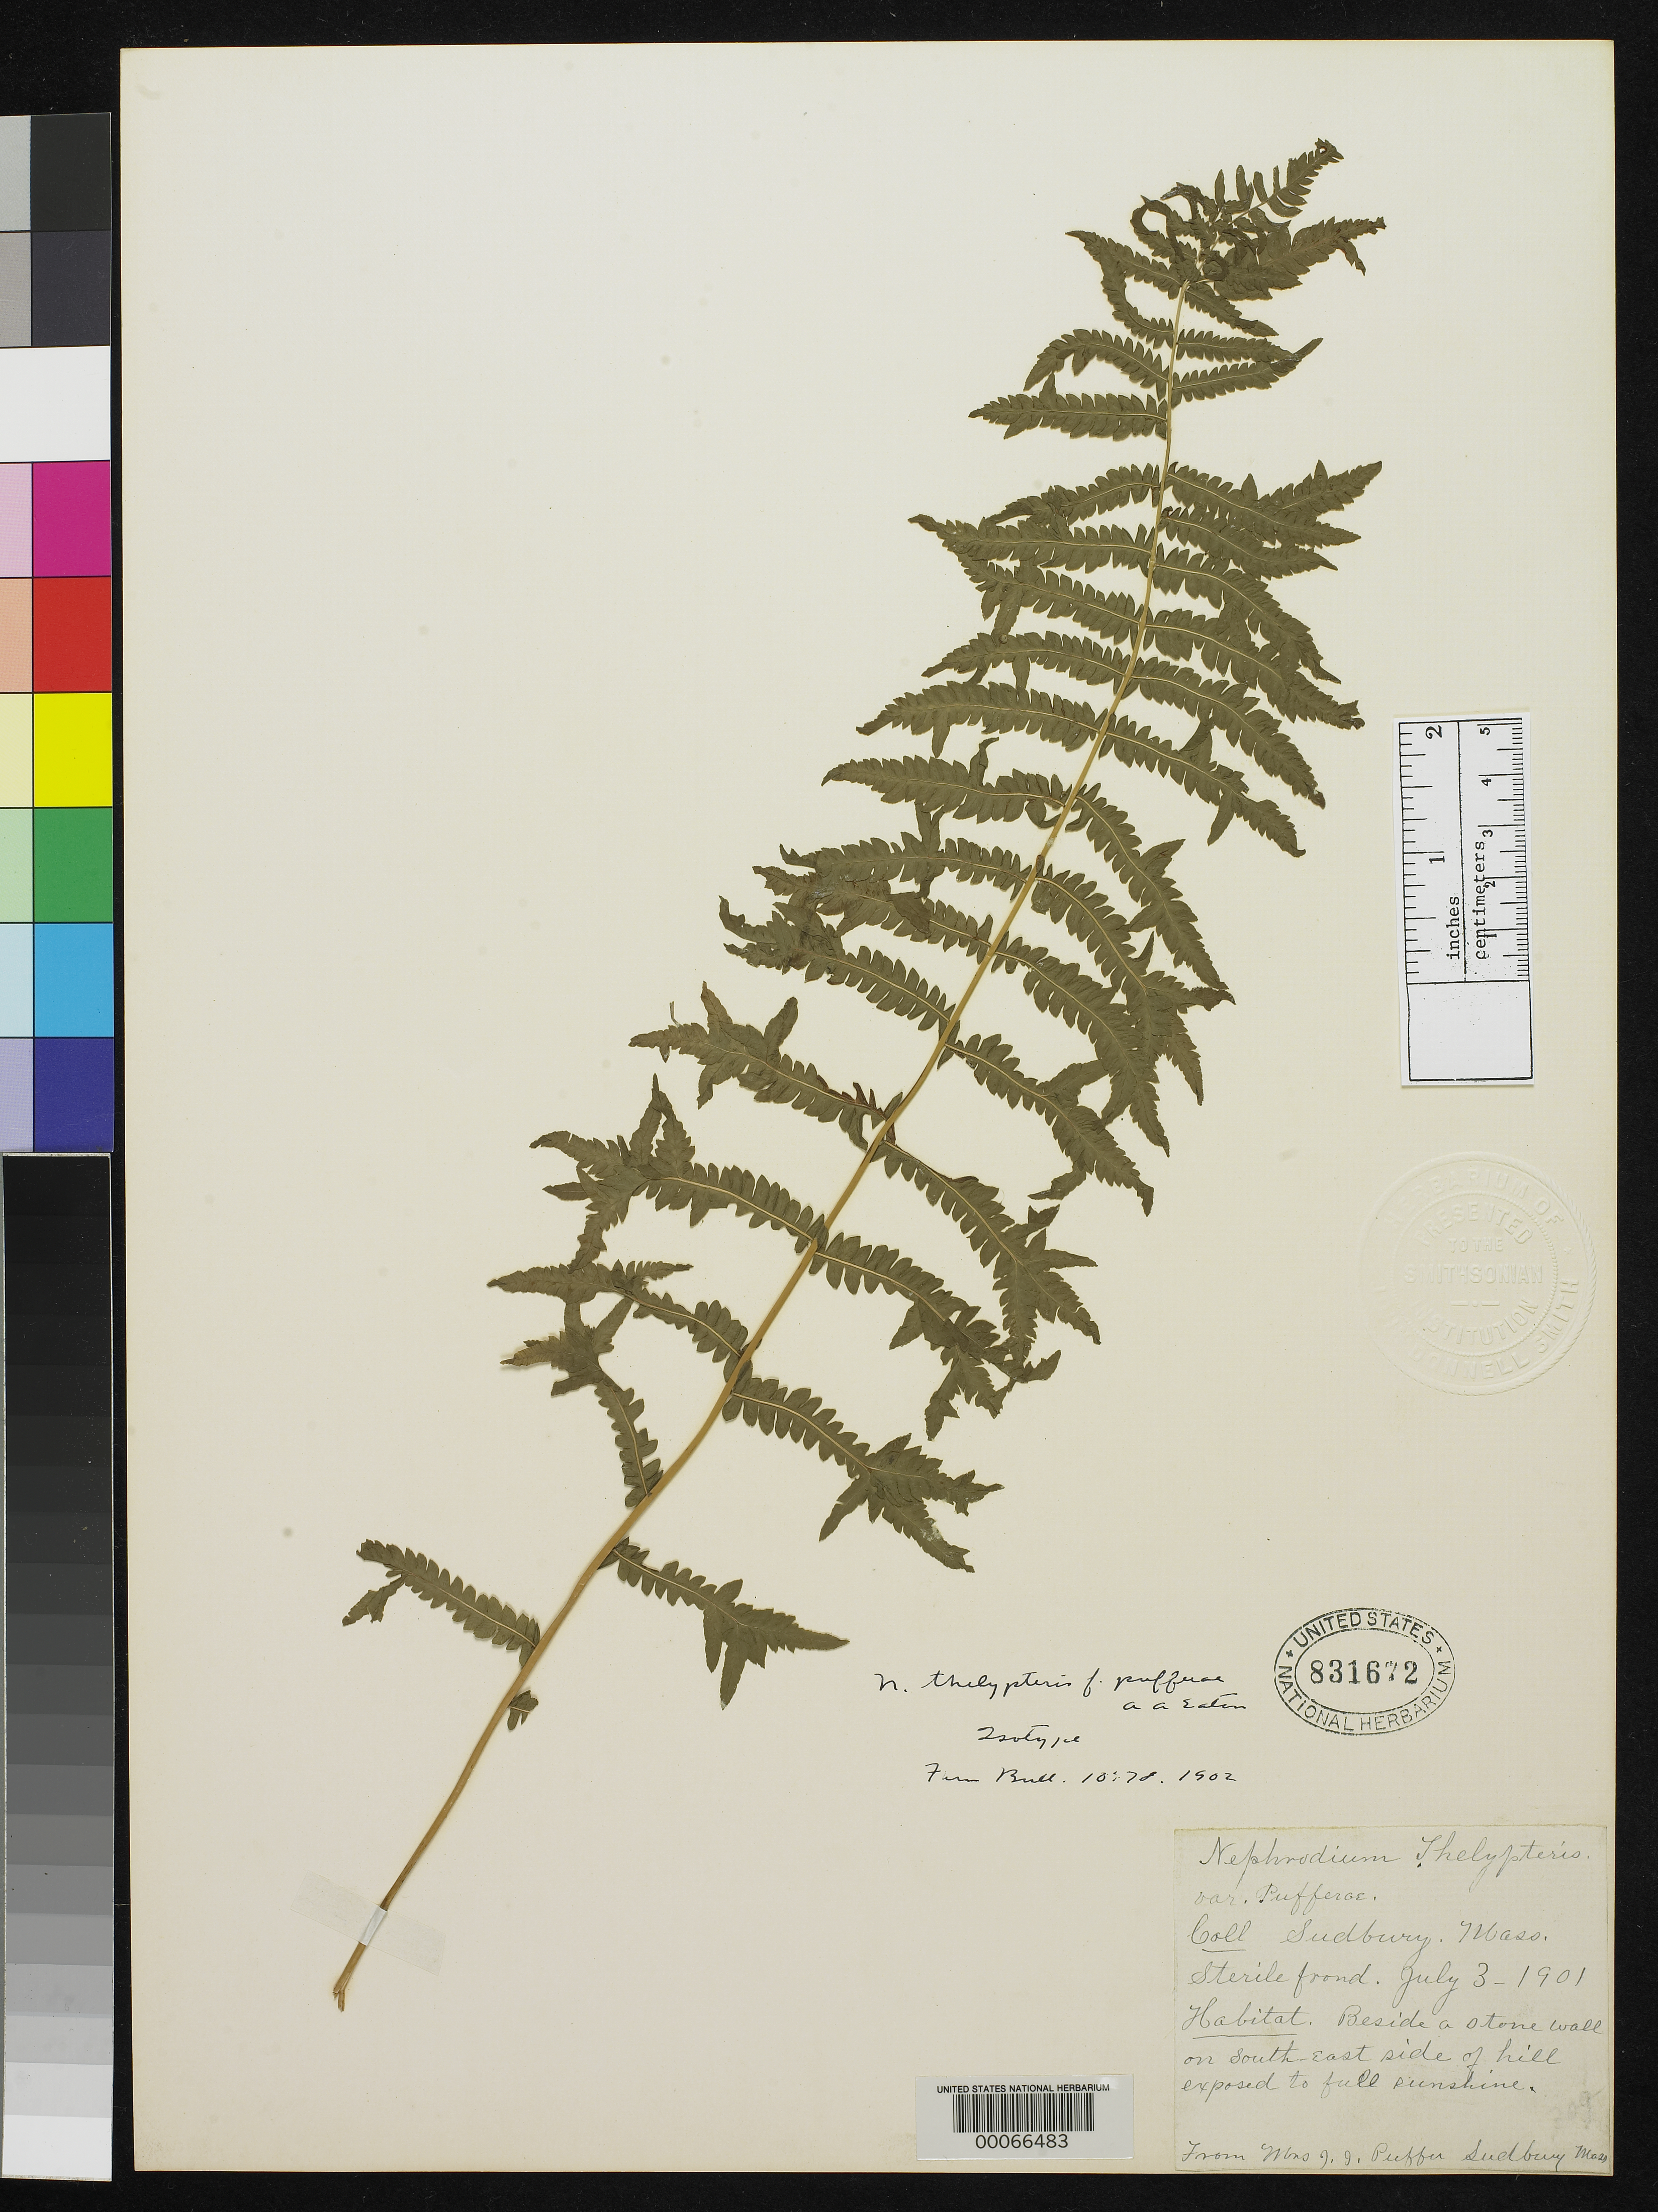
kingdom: Plantae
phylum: Tracheophyta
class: Polypodiopsida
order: Polypodiales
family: Dryopteridaceae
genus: Nephrodium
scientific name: Nephrodium thelypteris f. pufferae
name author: A.A. Eaton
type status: Type Collection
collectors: -. Puffer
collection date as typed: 03 Jul 1901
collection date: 1901-07-03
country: United States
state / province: Massachusetts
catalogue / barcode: US 831672